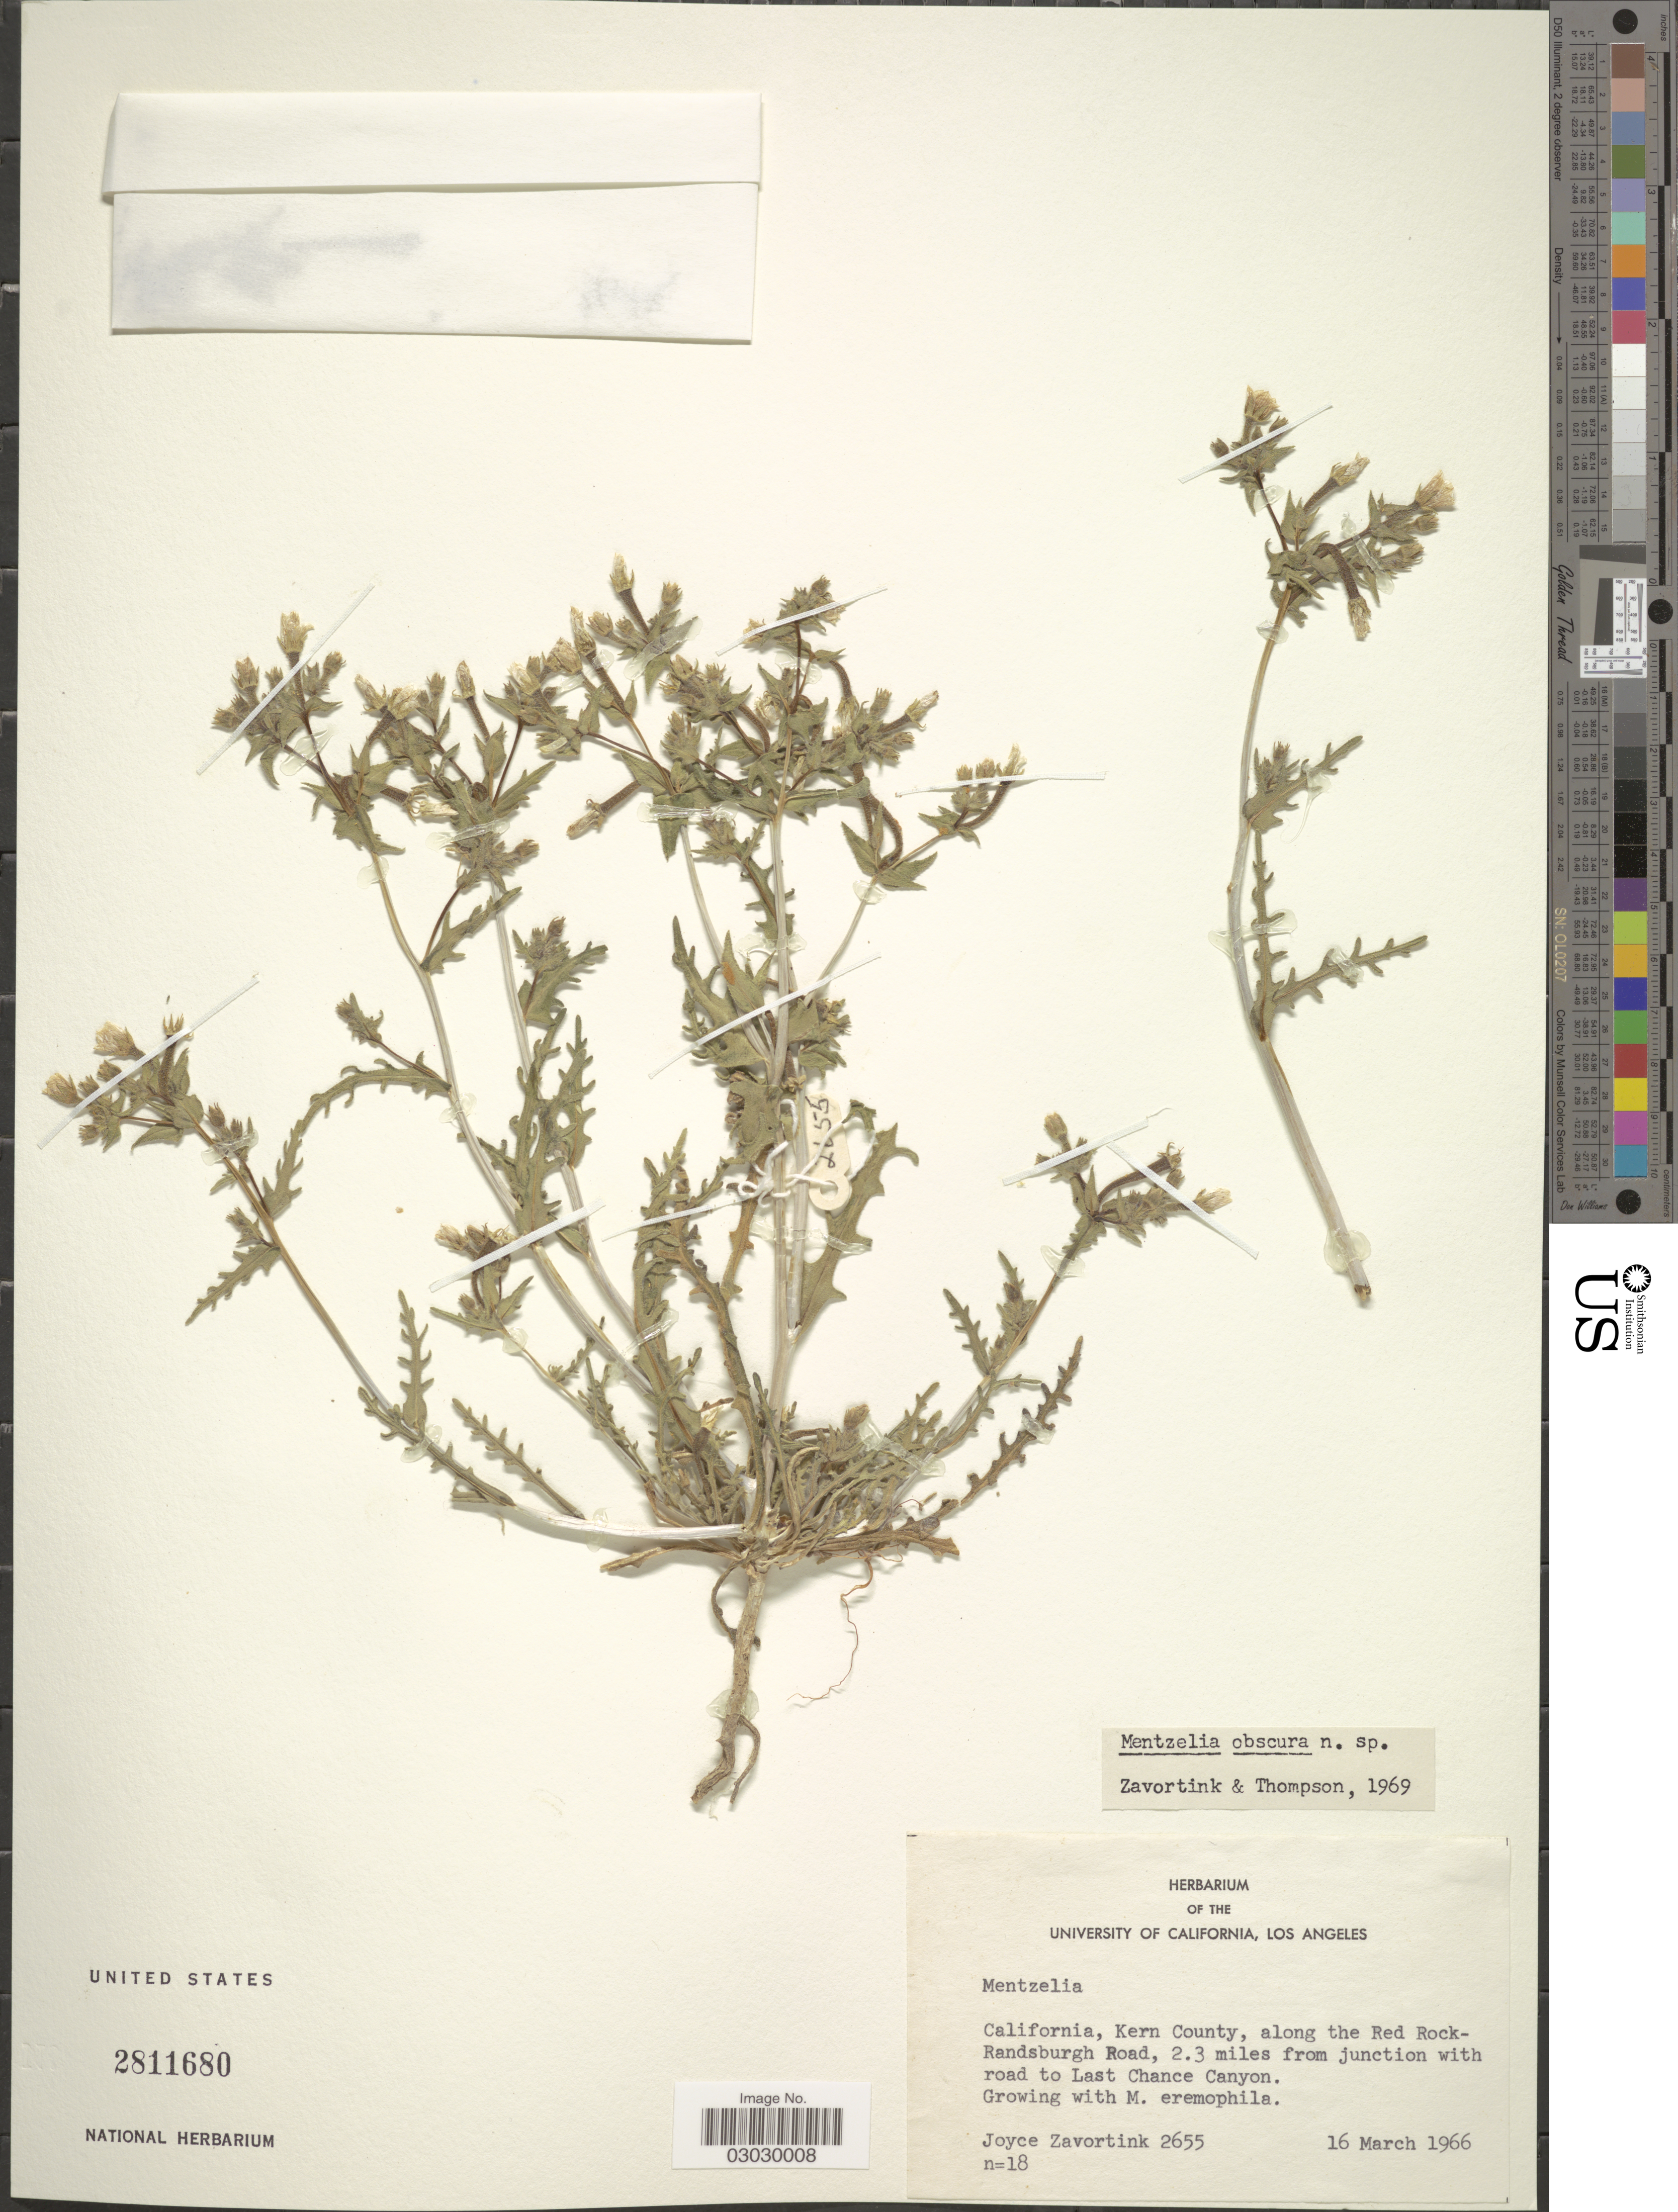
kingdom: Plantae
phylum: Tracheophyta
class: Magnoliopsida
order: Cornales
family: Loasaceae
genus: Mentzelia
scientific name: Mentzelia obscura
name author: H.J. Thomps. & J.E. Roberts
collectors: J. Zavortink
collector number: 2655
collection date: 1966-03-16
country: United States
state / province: California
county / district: Kern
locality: Kern County, along the Red Rock-Randsburgh Road, 2.3 miles from junction with road to Last Chance Canyon.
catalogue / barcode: US 2811680